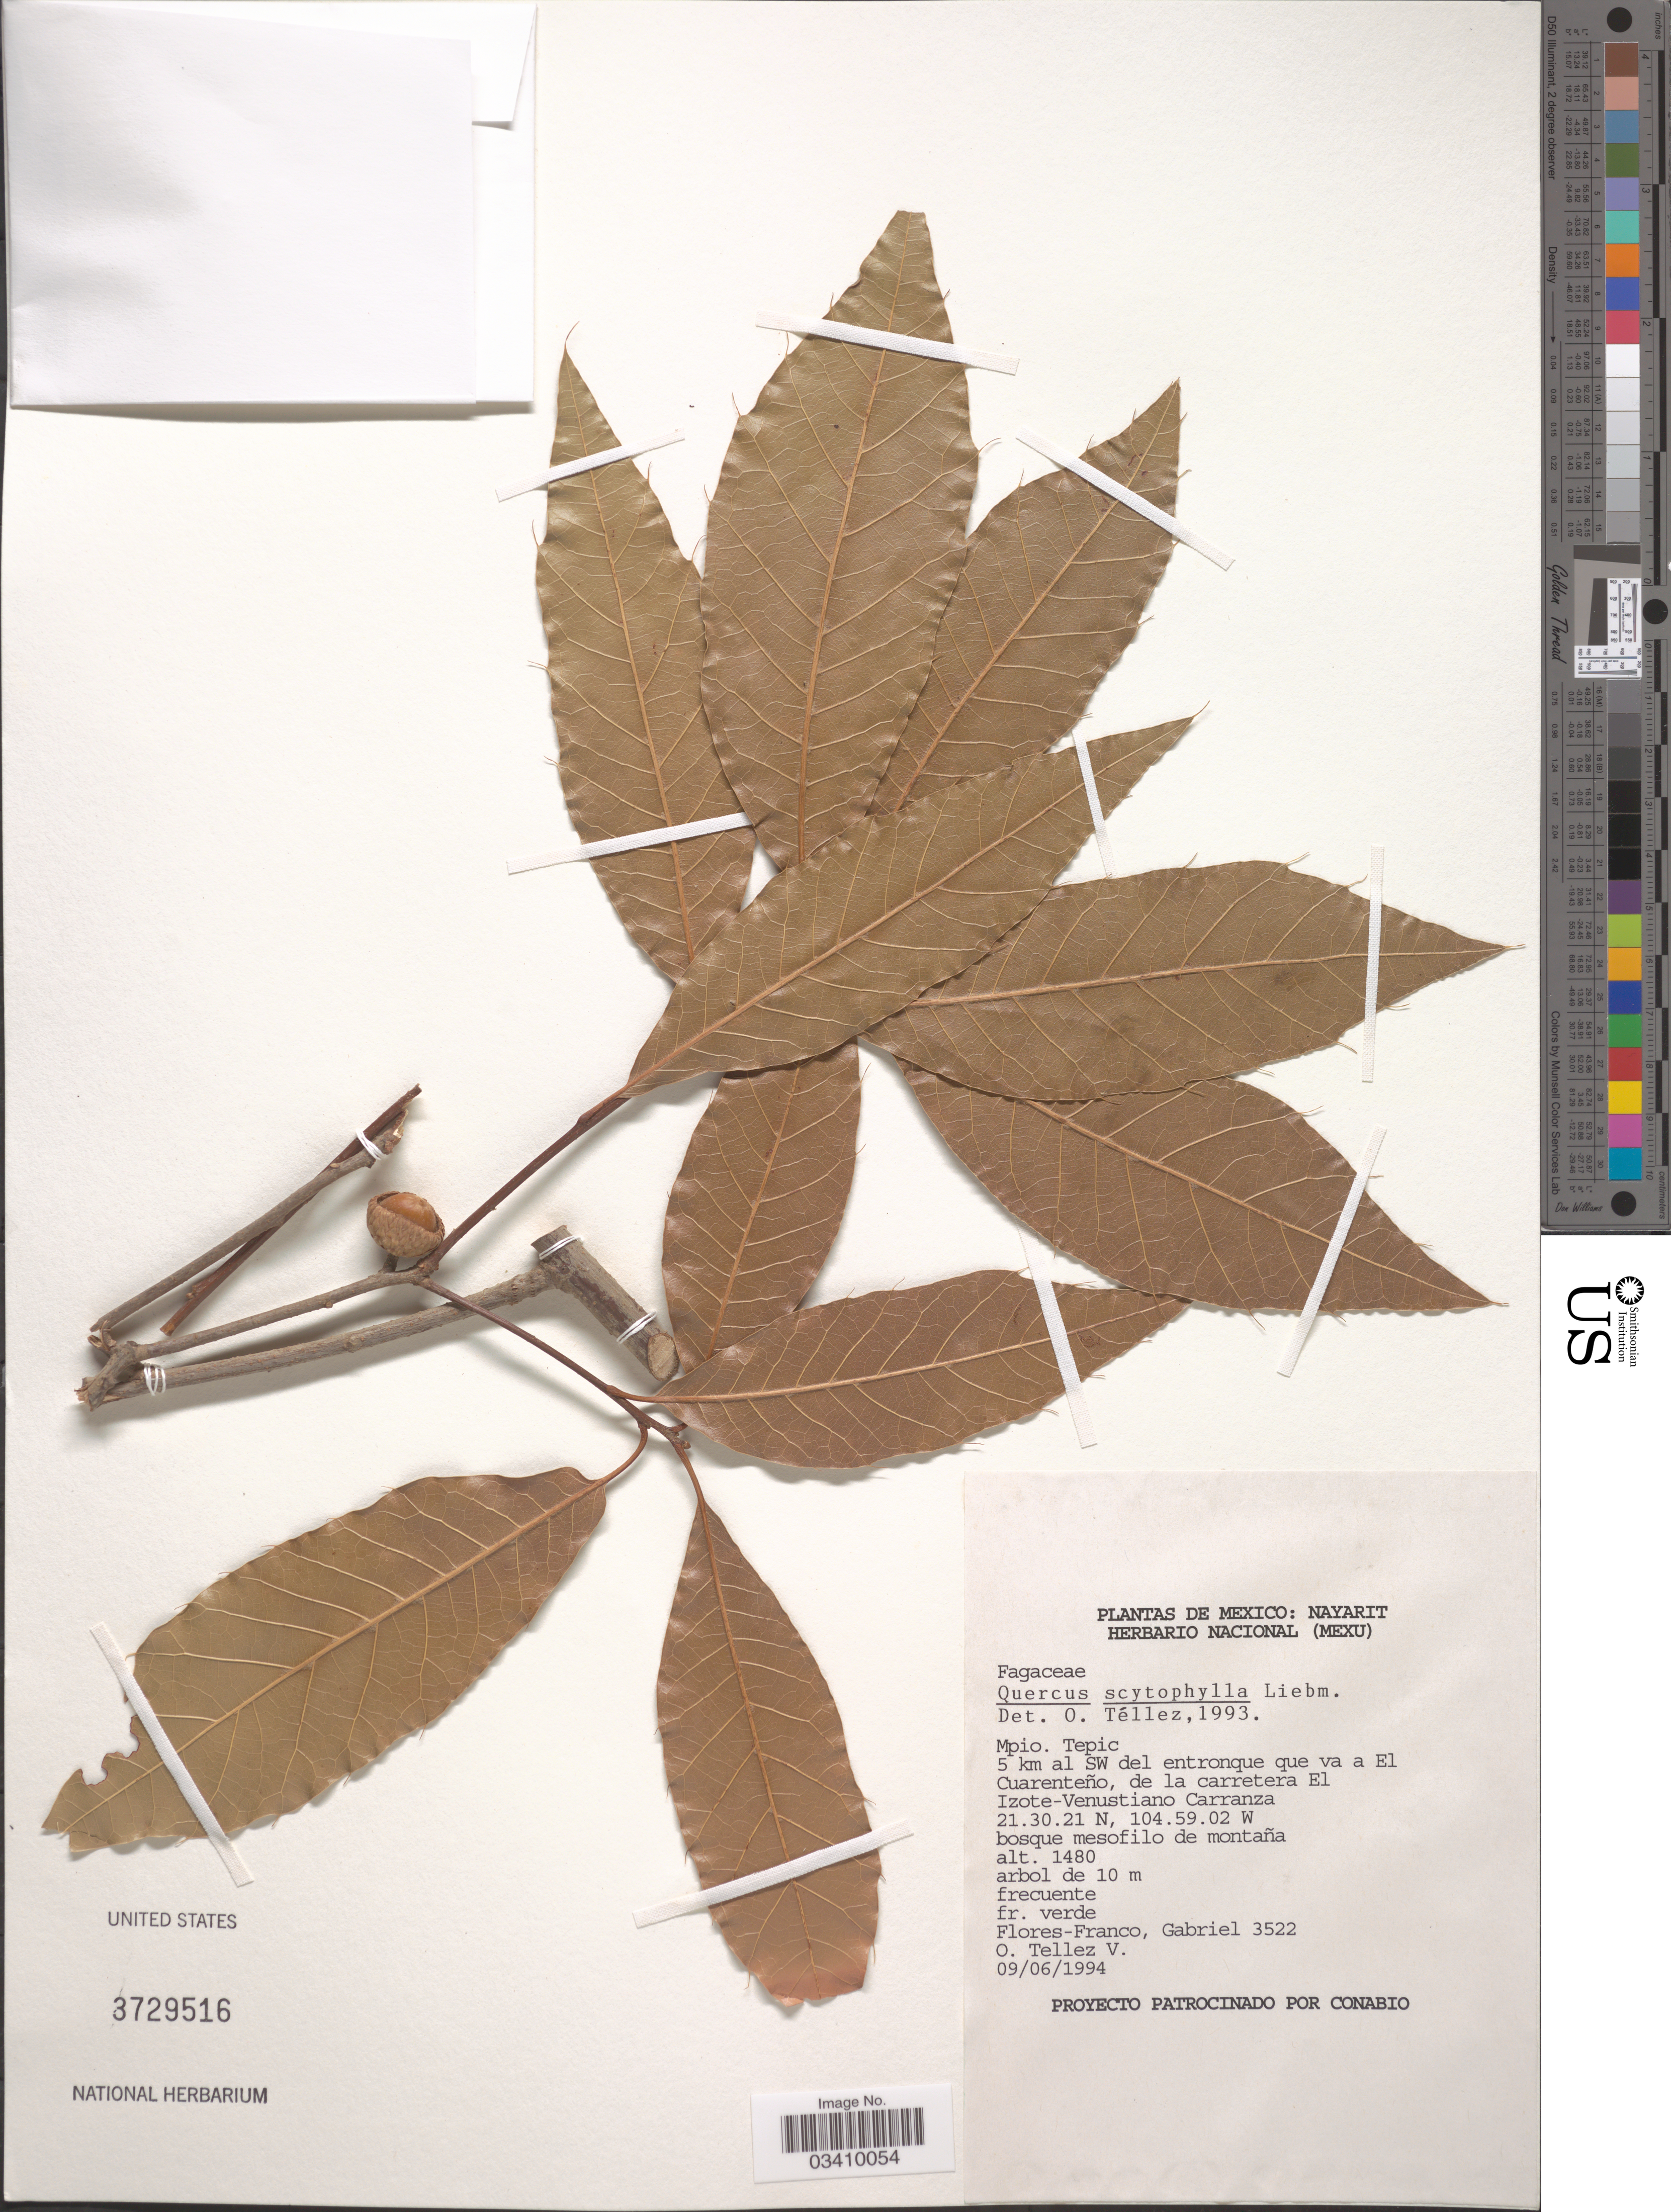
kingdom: Plantae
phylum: Tracheophyta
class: Magnoliopsida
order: Fagales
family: Fagaceae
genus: Quercus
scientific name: Quercus scytophylla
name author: Liebm.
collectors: G. Flores F. & O. Téllez V.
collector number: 9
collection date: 1994-06-09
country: Mexico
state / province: Nayarit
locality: Mpio. Tepic, 5 km al SW del entronque que va a El Cuarenteño, de la carretera El Izote-Venustiano Carranza.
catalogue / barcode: US 3729516